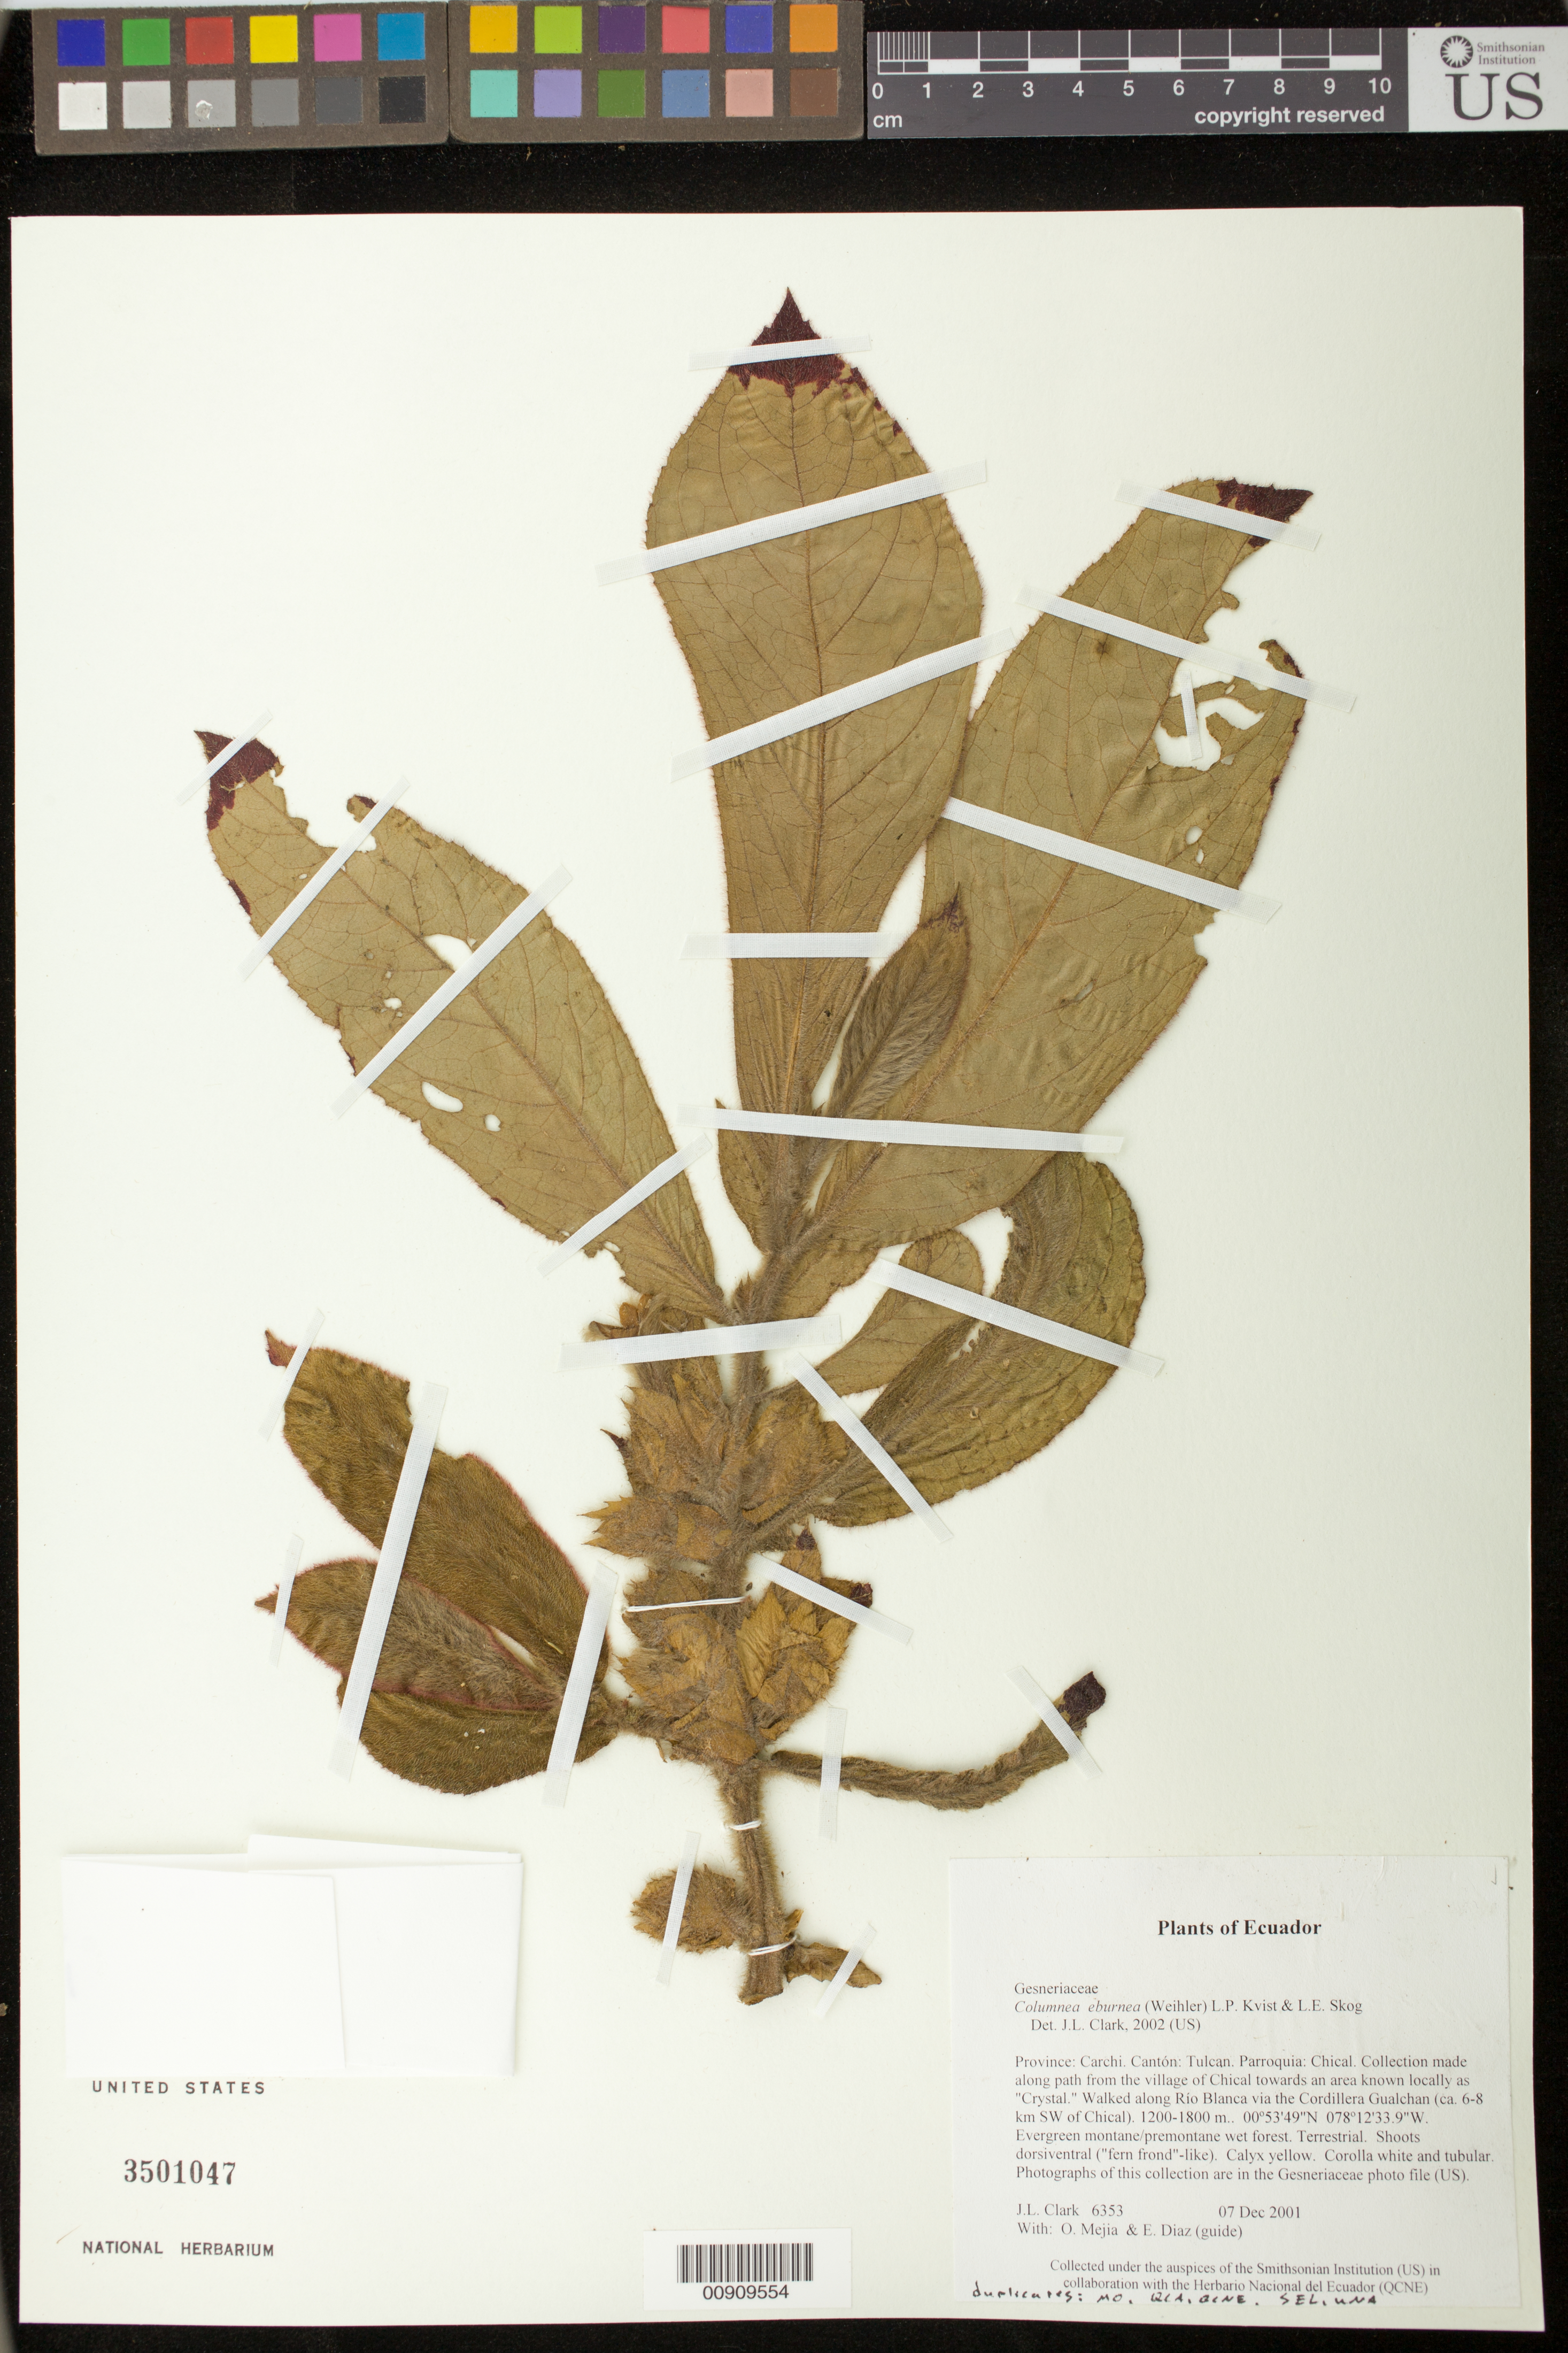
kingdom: Plantae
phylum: Tracheophyta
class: Magnoliopsida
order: Lamiales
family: Gesneriaceae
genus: Columnea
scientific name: Columnea eburnea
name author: (Wiehler) L.P. Kvist & L.E. Skog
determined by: Clark, J. L., (SEL), The Marie Selby Botanical Garden (UNITED STATES)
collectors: J. L. Clark, O. Mejia & E. Diaz (guide)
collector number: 6353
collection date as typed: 07 Dec 2001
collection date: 2001-12-07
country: Ecuador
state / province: Carchi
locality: Tulcan. Parroquia: Chical. Collection made along path from the village of Chical towards an area known locally as "Crystal." Walked along Río Blanca via the Cordillera Gualchan (ca. 6-8 km SW of Chical).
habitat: Evergreen montane/premontane wet forest.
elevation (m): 1200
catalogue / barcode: US 3501047